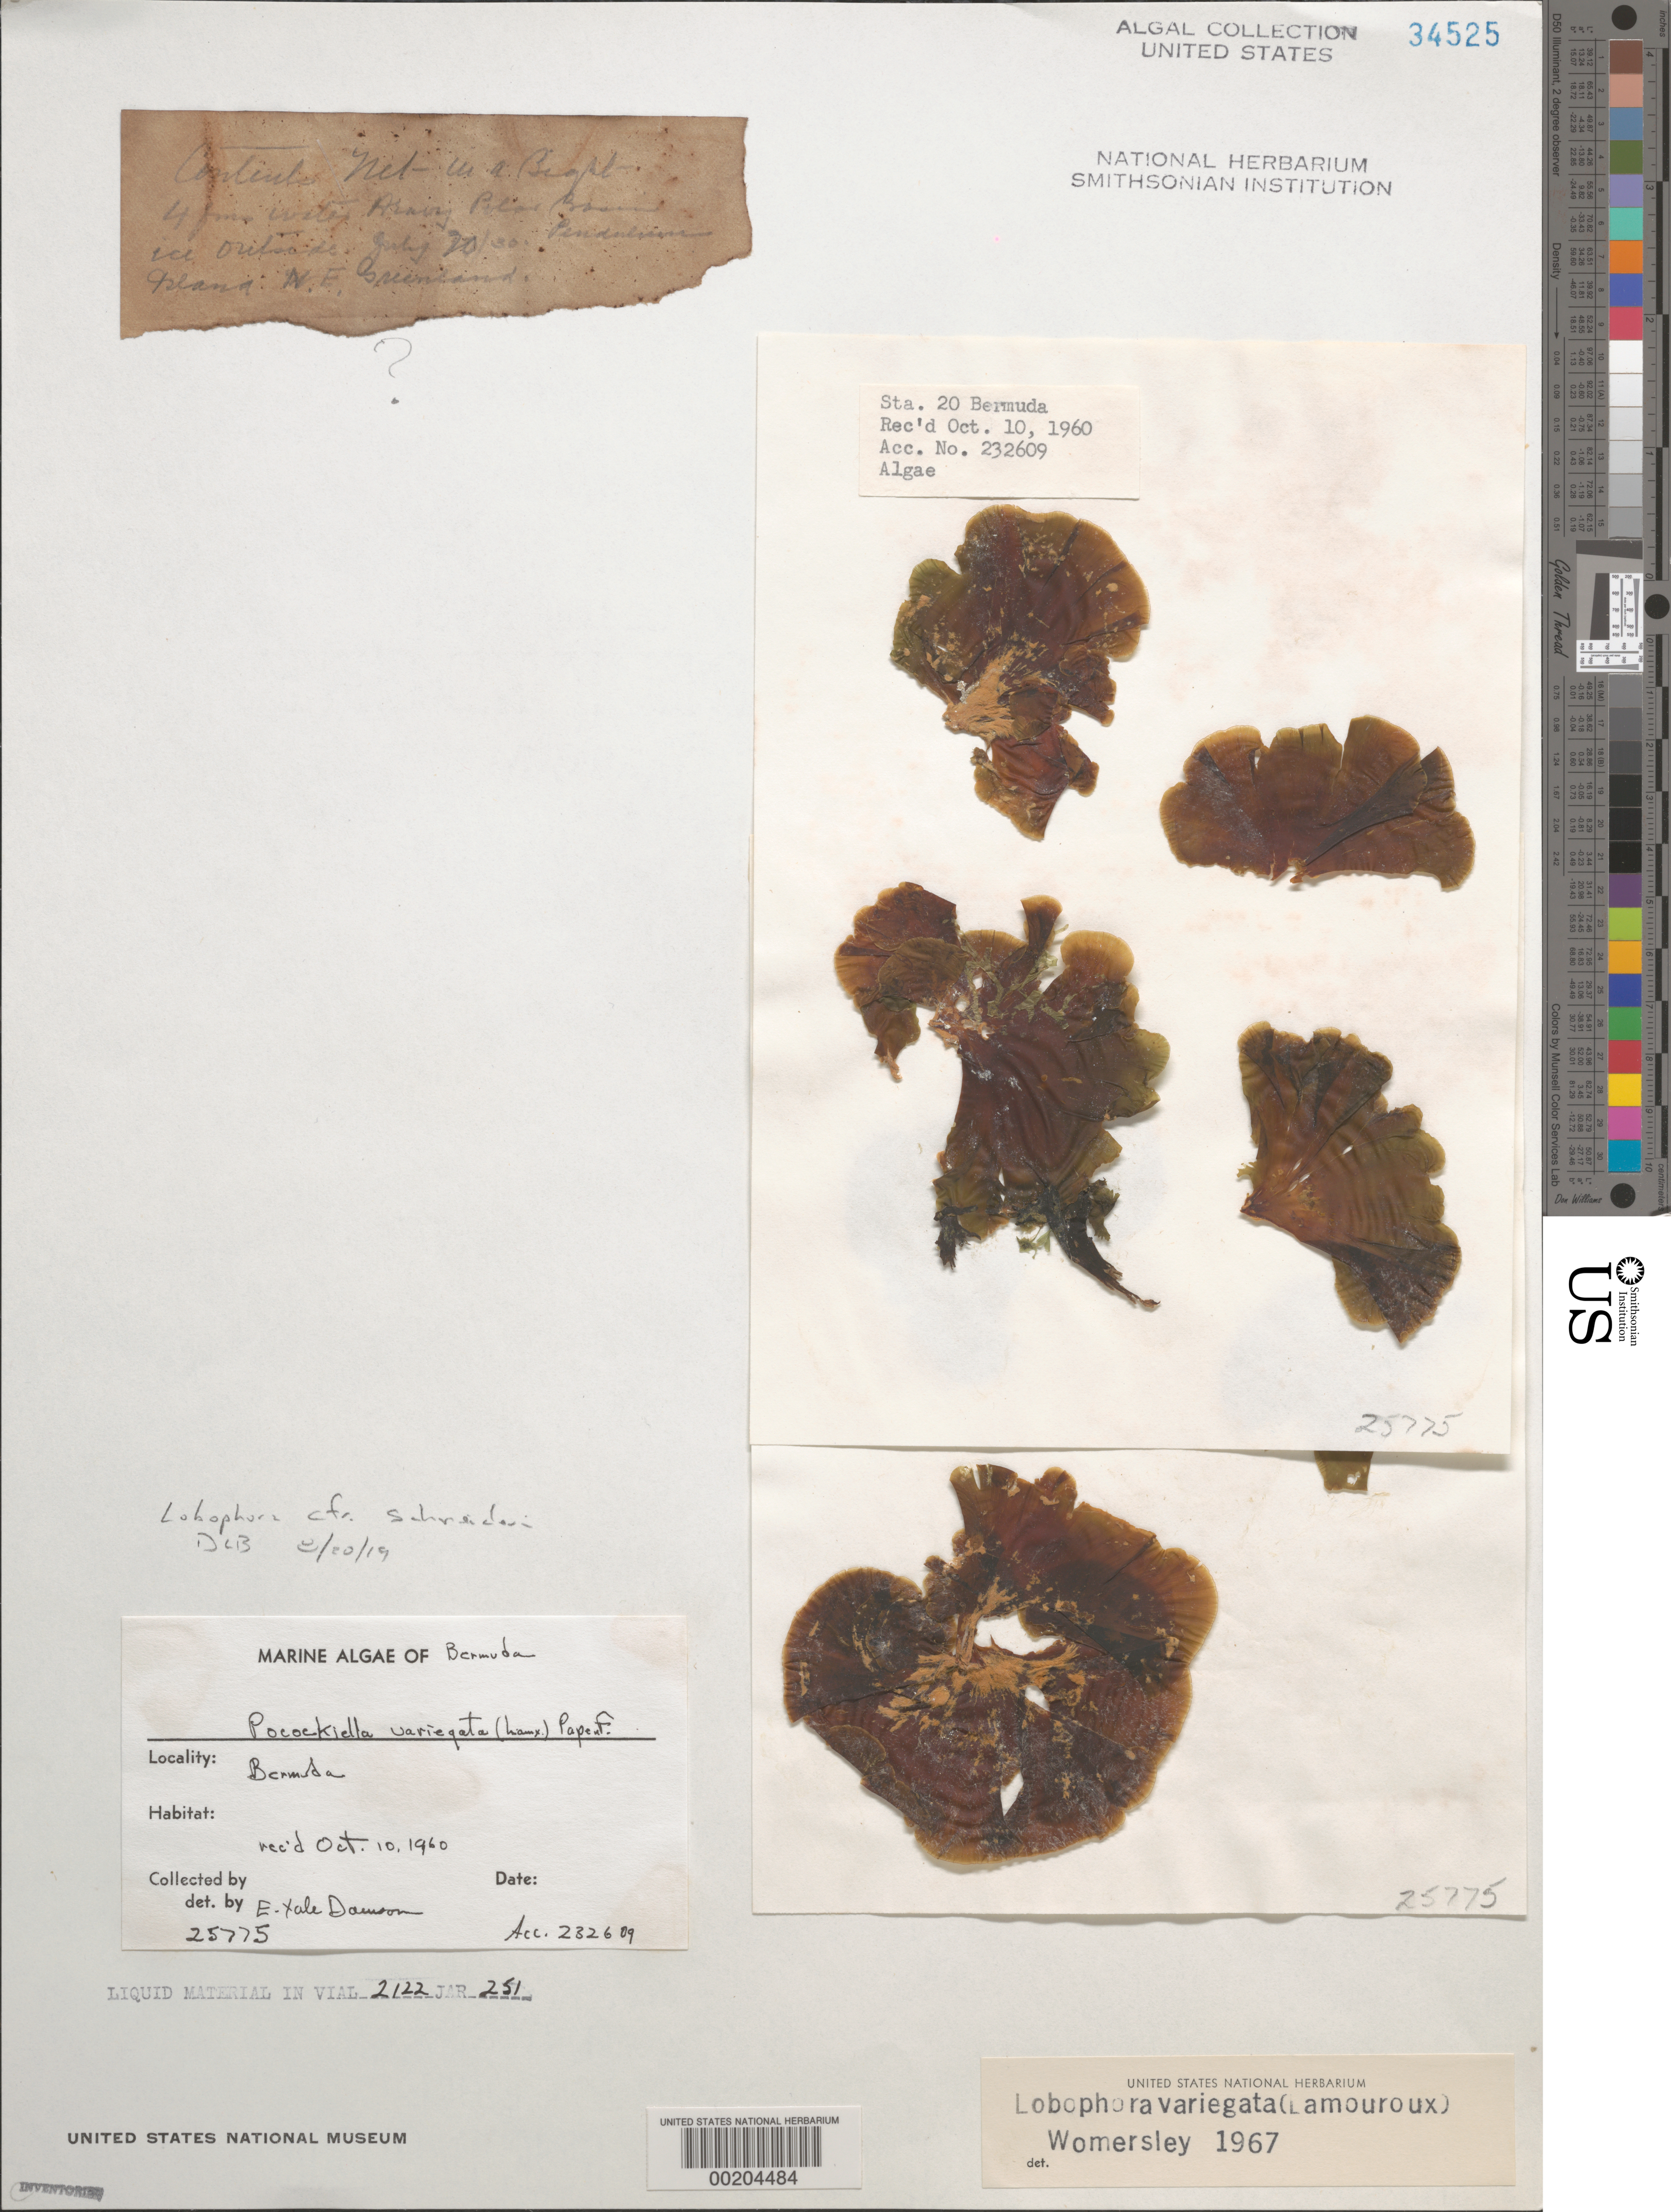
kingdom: Chromista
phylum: Ochrophyta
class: Phaeophyceae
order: Dictyotales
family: Dictyotaceae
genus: Lobophora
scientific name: Lobophora variegata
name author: (J.V.Lamouroux) Womersley & E.C. Oliveira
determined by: Womersley, H. B. S.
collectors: K. Peniston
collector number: EYD 25775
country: Bermuda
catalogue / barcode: US 34525